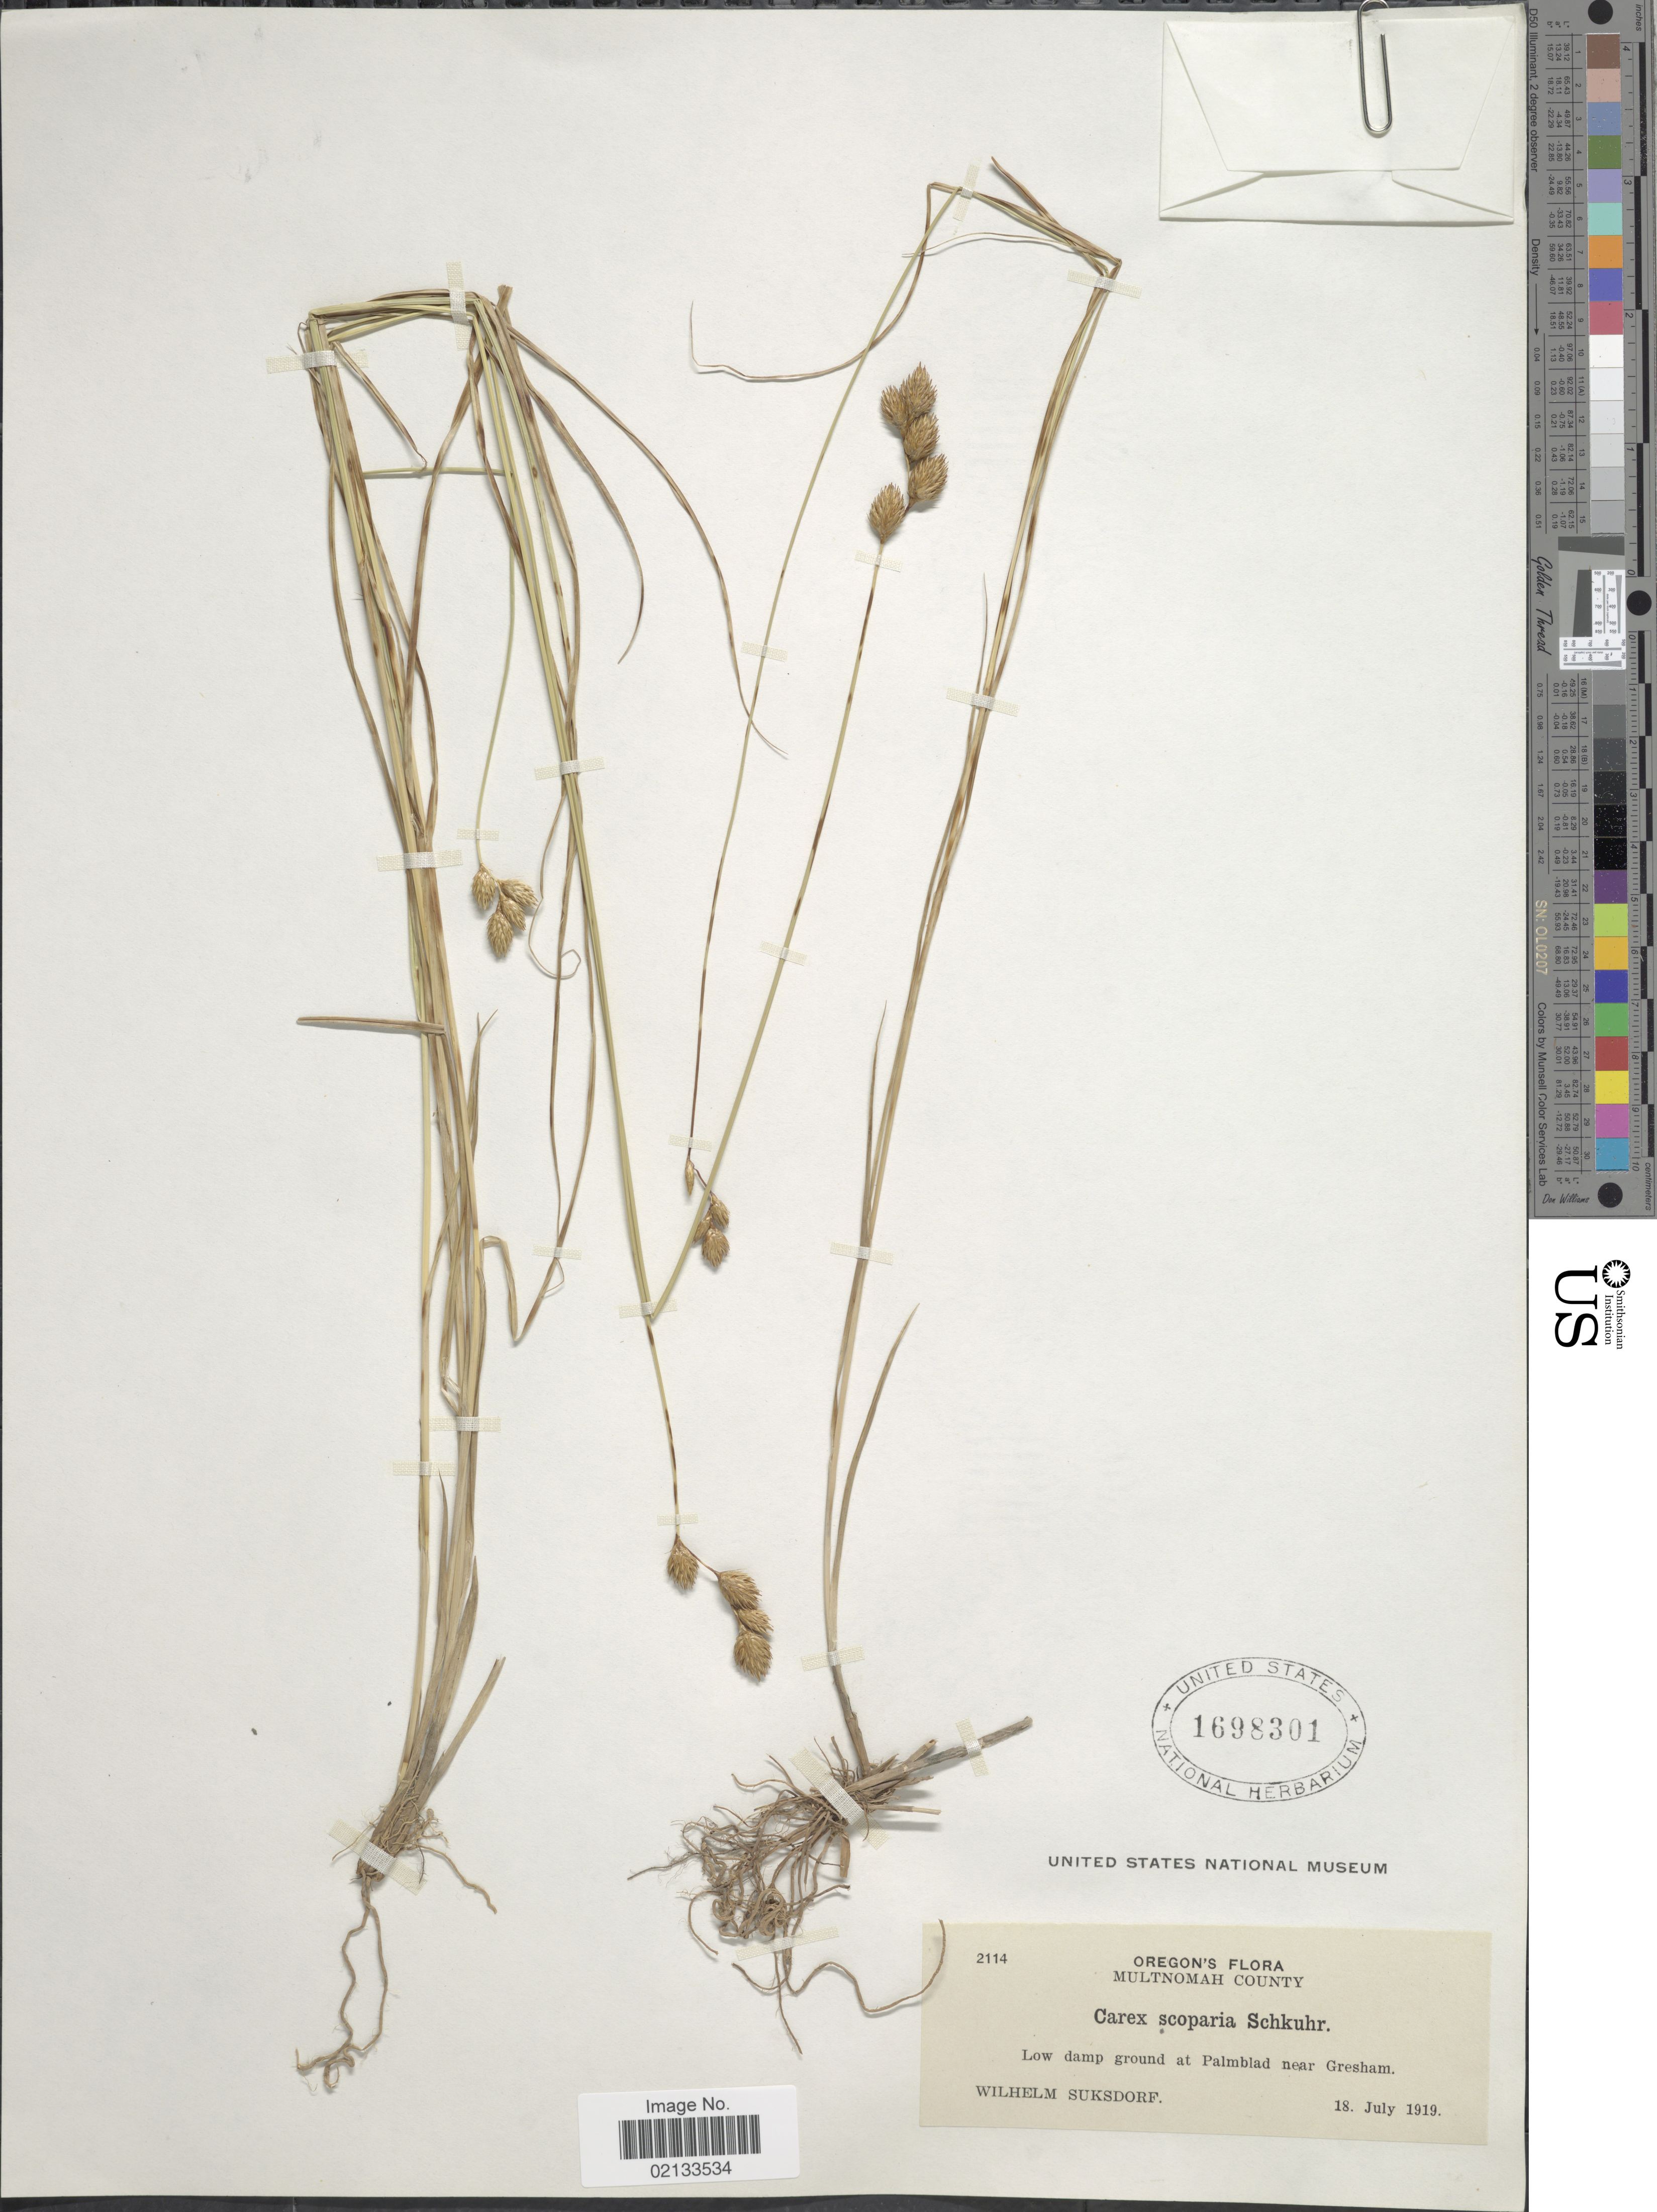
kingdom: Plantae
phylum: Tracheophyta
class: Liliopsida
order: Poales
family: Cyperaceae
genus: Carex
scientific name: Carex scoparia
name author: Schkuhr ex Willd.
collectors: W. N. Suksdorf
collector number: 2114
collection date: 1919-07-18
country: United States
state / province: Oregon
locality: Multnomah County, Low damp ground at Palmbad near Gresham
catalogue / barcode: US 1698301